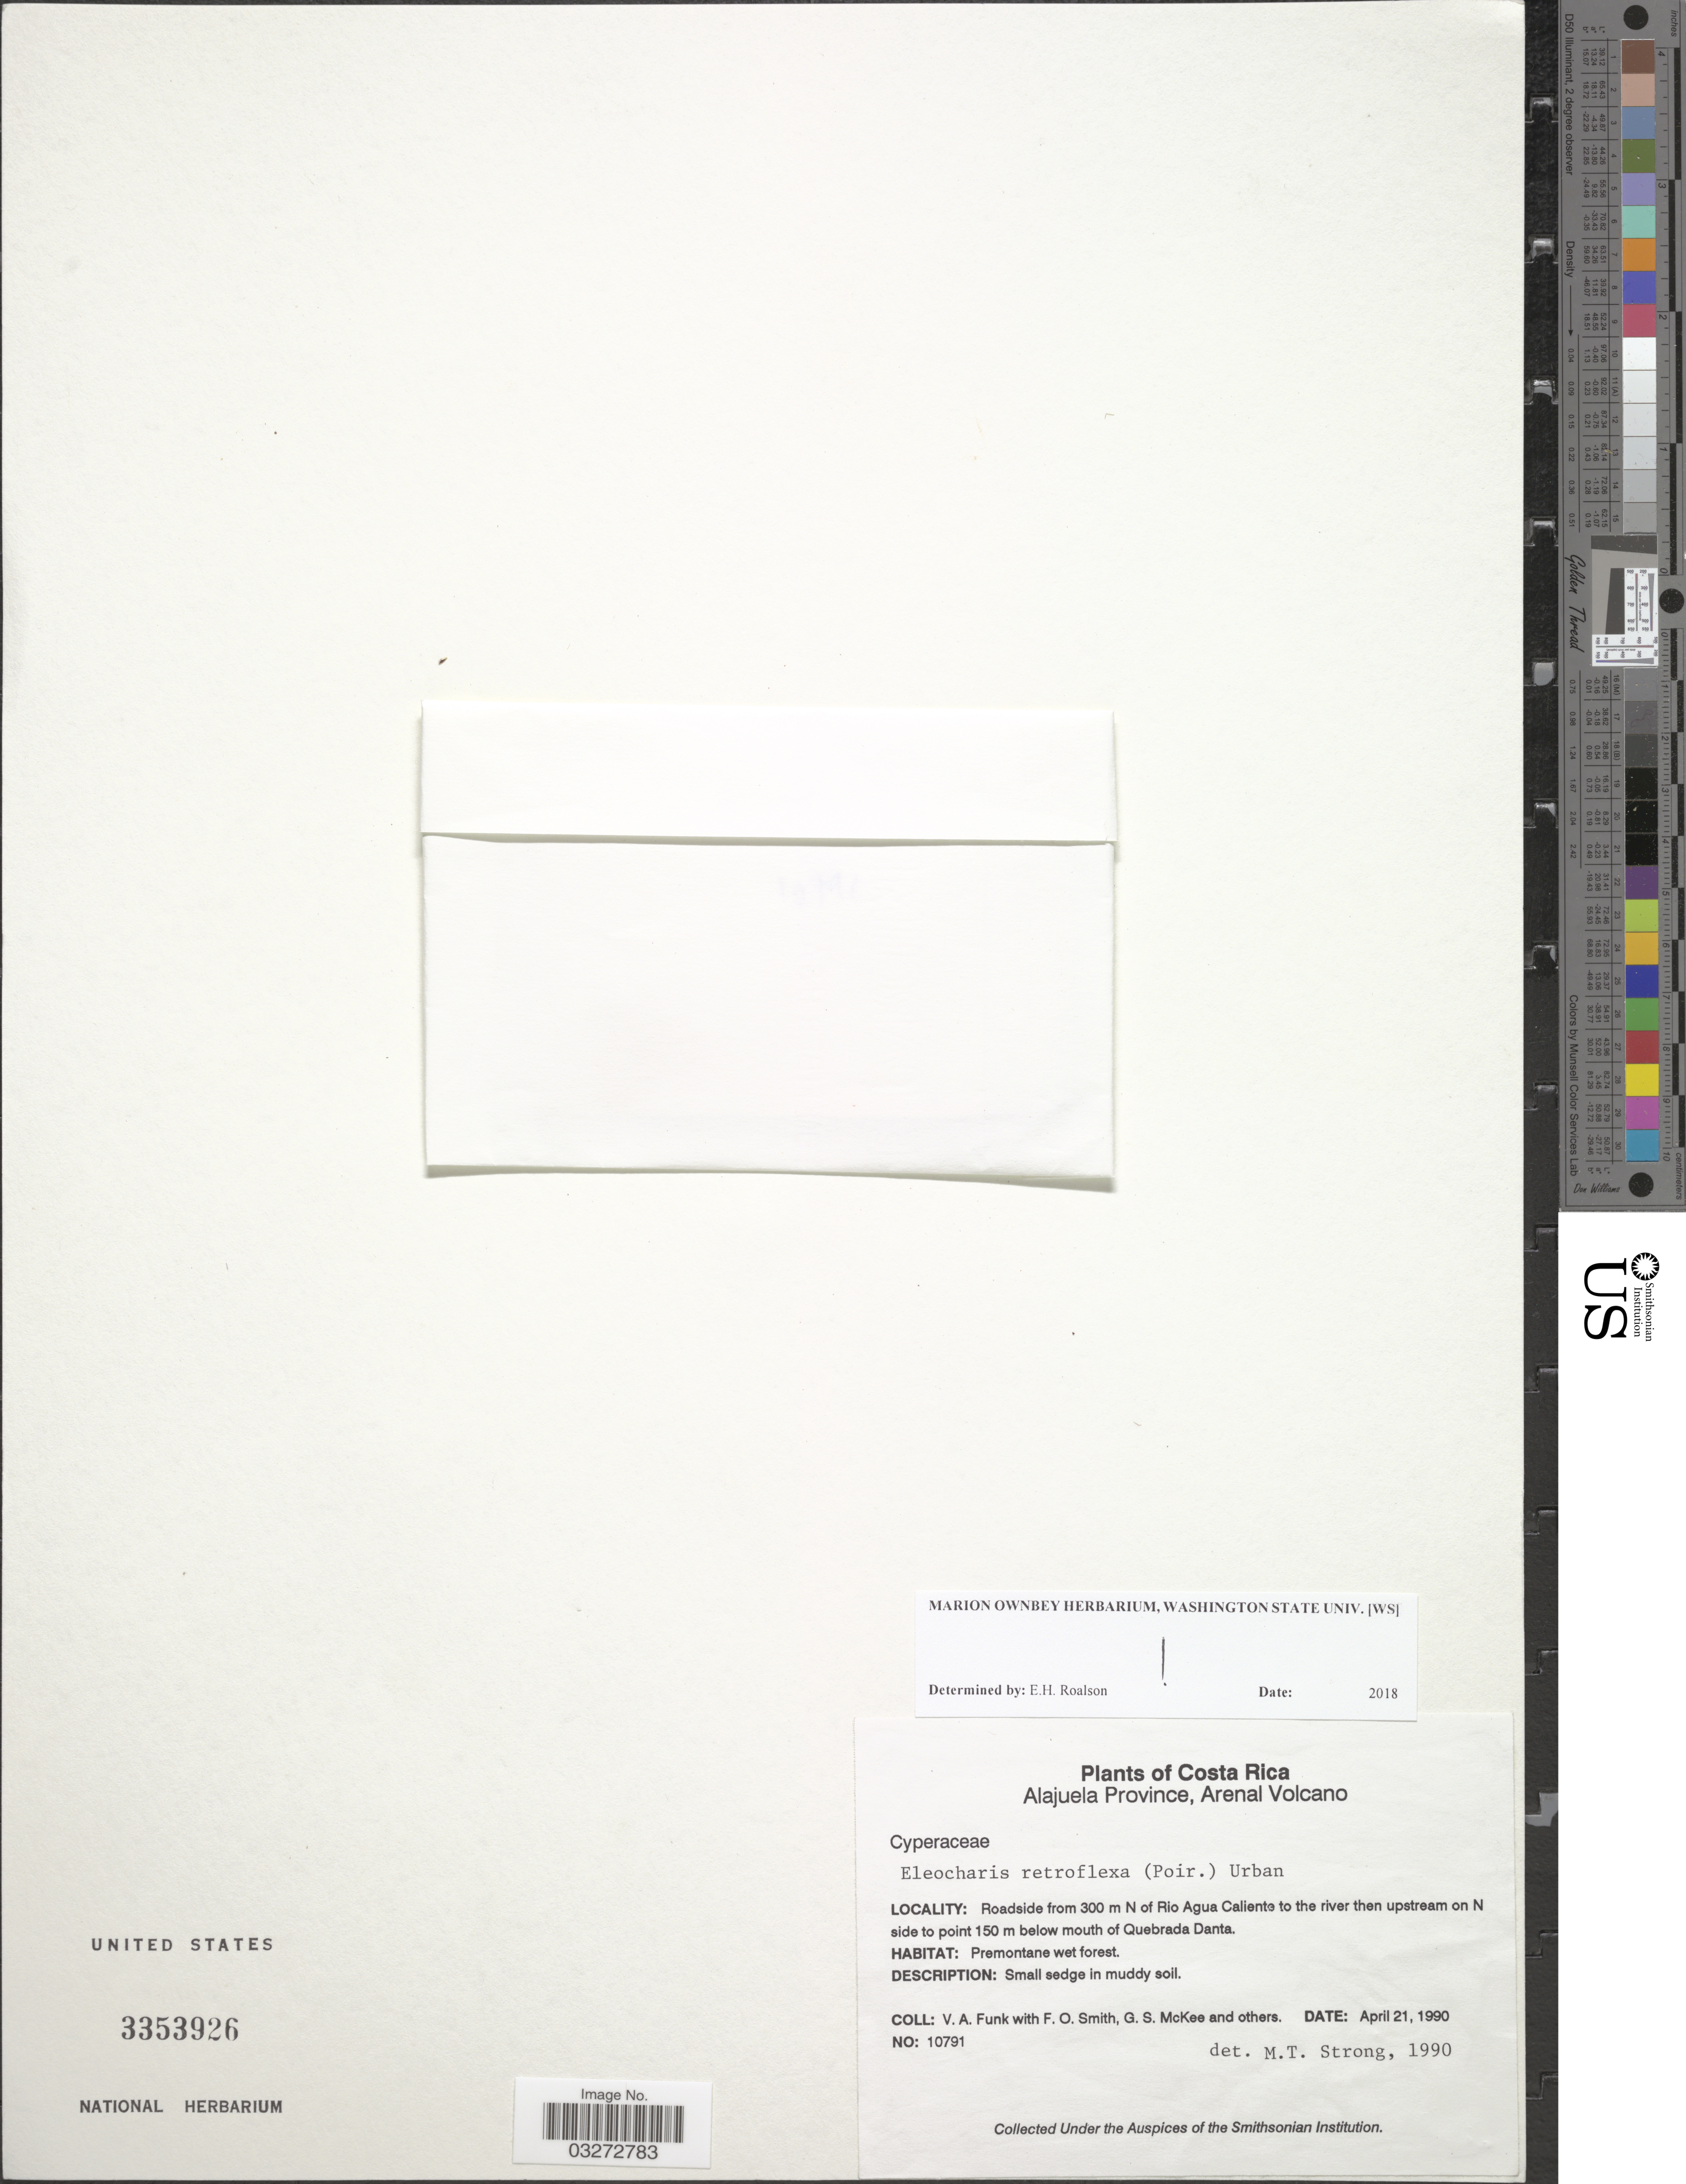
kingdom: Plantae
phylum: Tracheophyta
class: Liliopsida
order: Poales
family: Cyperaceae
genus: Eleocharis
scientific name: Eleocharis retroflexa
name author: (Poir.) Urb.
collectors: V. Funk, F. Smith, G. S. McKee & et al.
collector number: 21041990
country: Costa Rica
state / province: Alajuela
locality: Arenal Volcano. Roadside from 300 m N of Rio Agua Caliente to the river then upstream on N side to point 150 m below mouth of Quebrada Danta.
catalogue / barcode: US 3353926